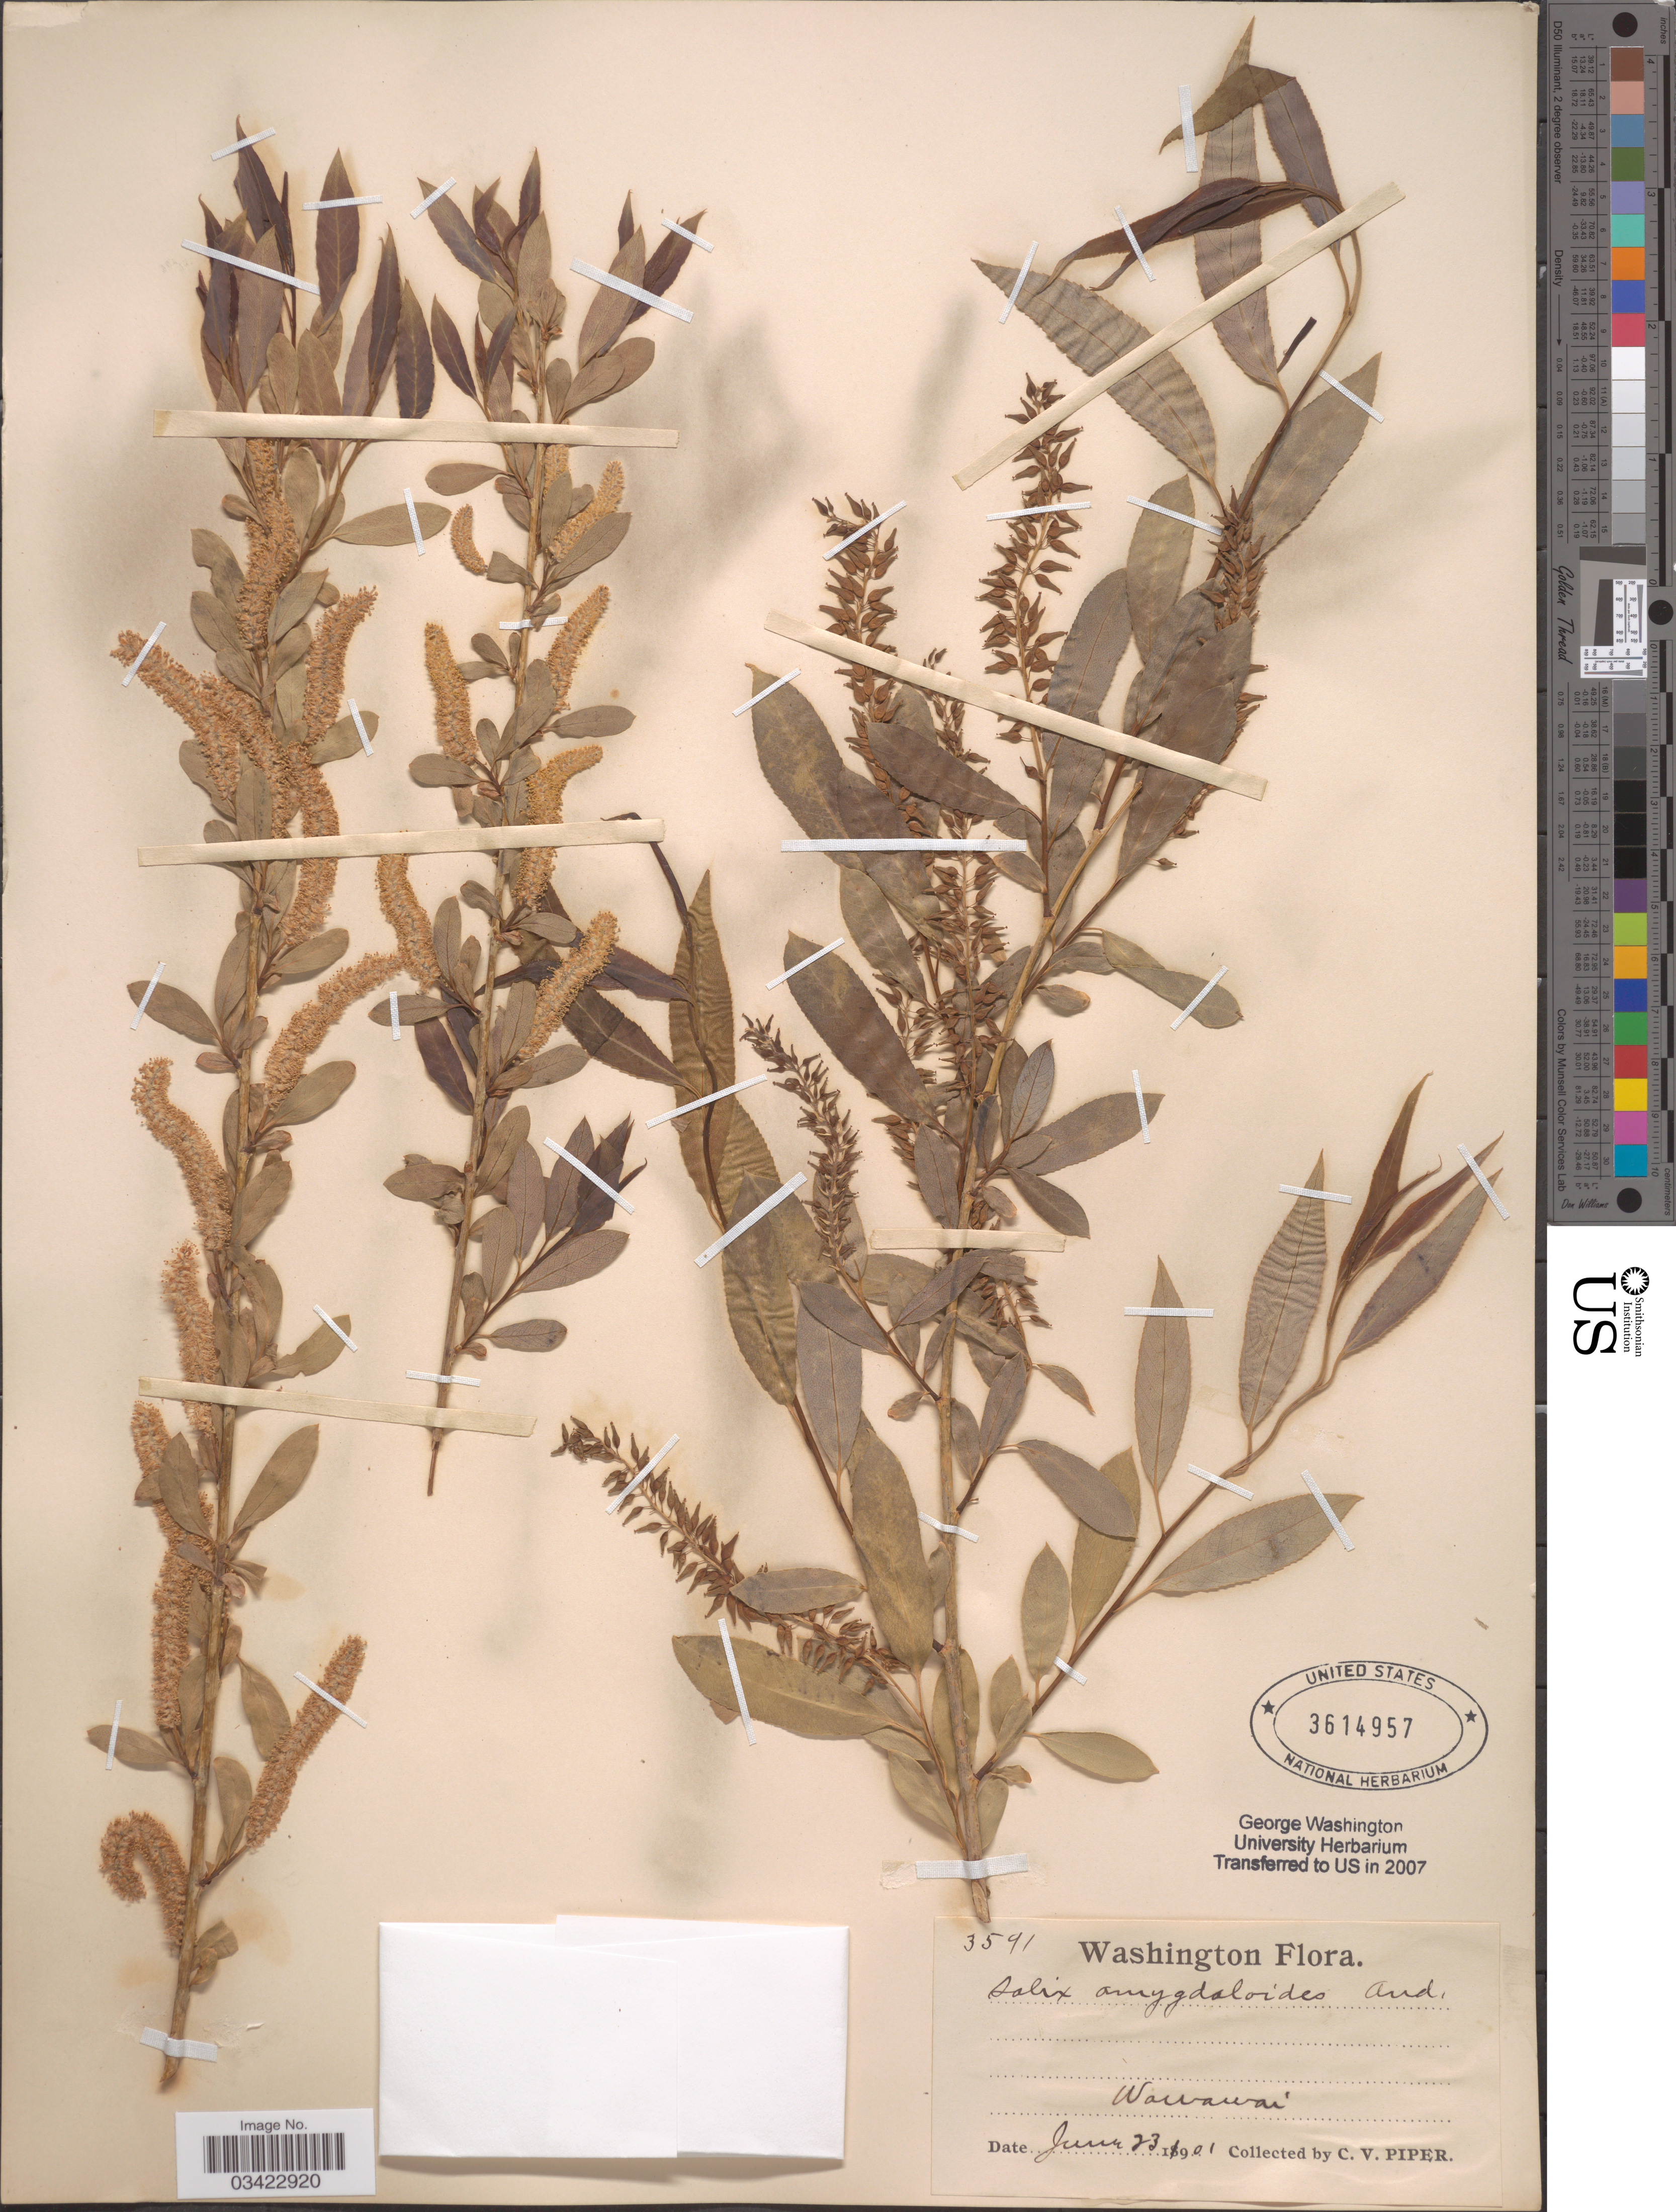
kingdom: Plantae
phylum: Tracheophyta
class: Magnoliopsida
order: Malpighiales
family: Salicaceae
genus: Salix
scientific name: Salix amygdaloides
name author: Andersson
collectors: C. V. Piper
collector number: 3591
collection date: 1901-06-23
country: United States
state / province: Washington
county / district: Whitman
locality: Wawawai.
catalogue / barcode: US 3614957